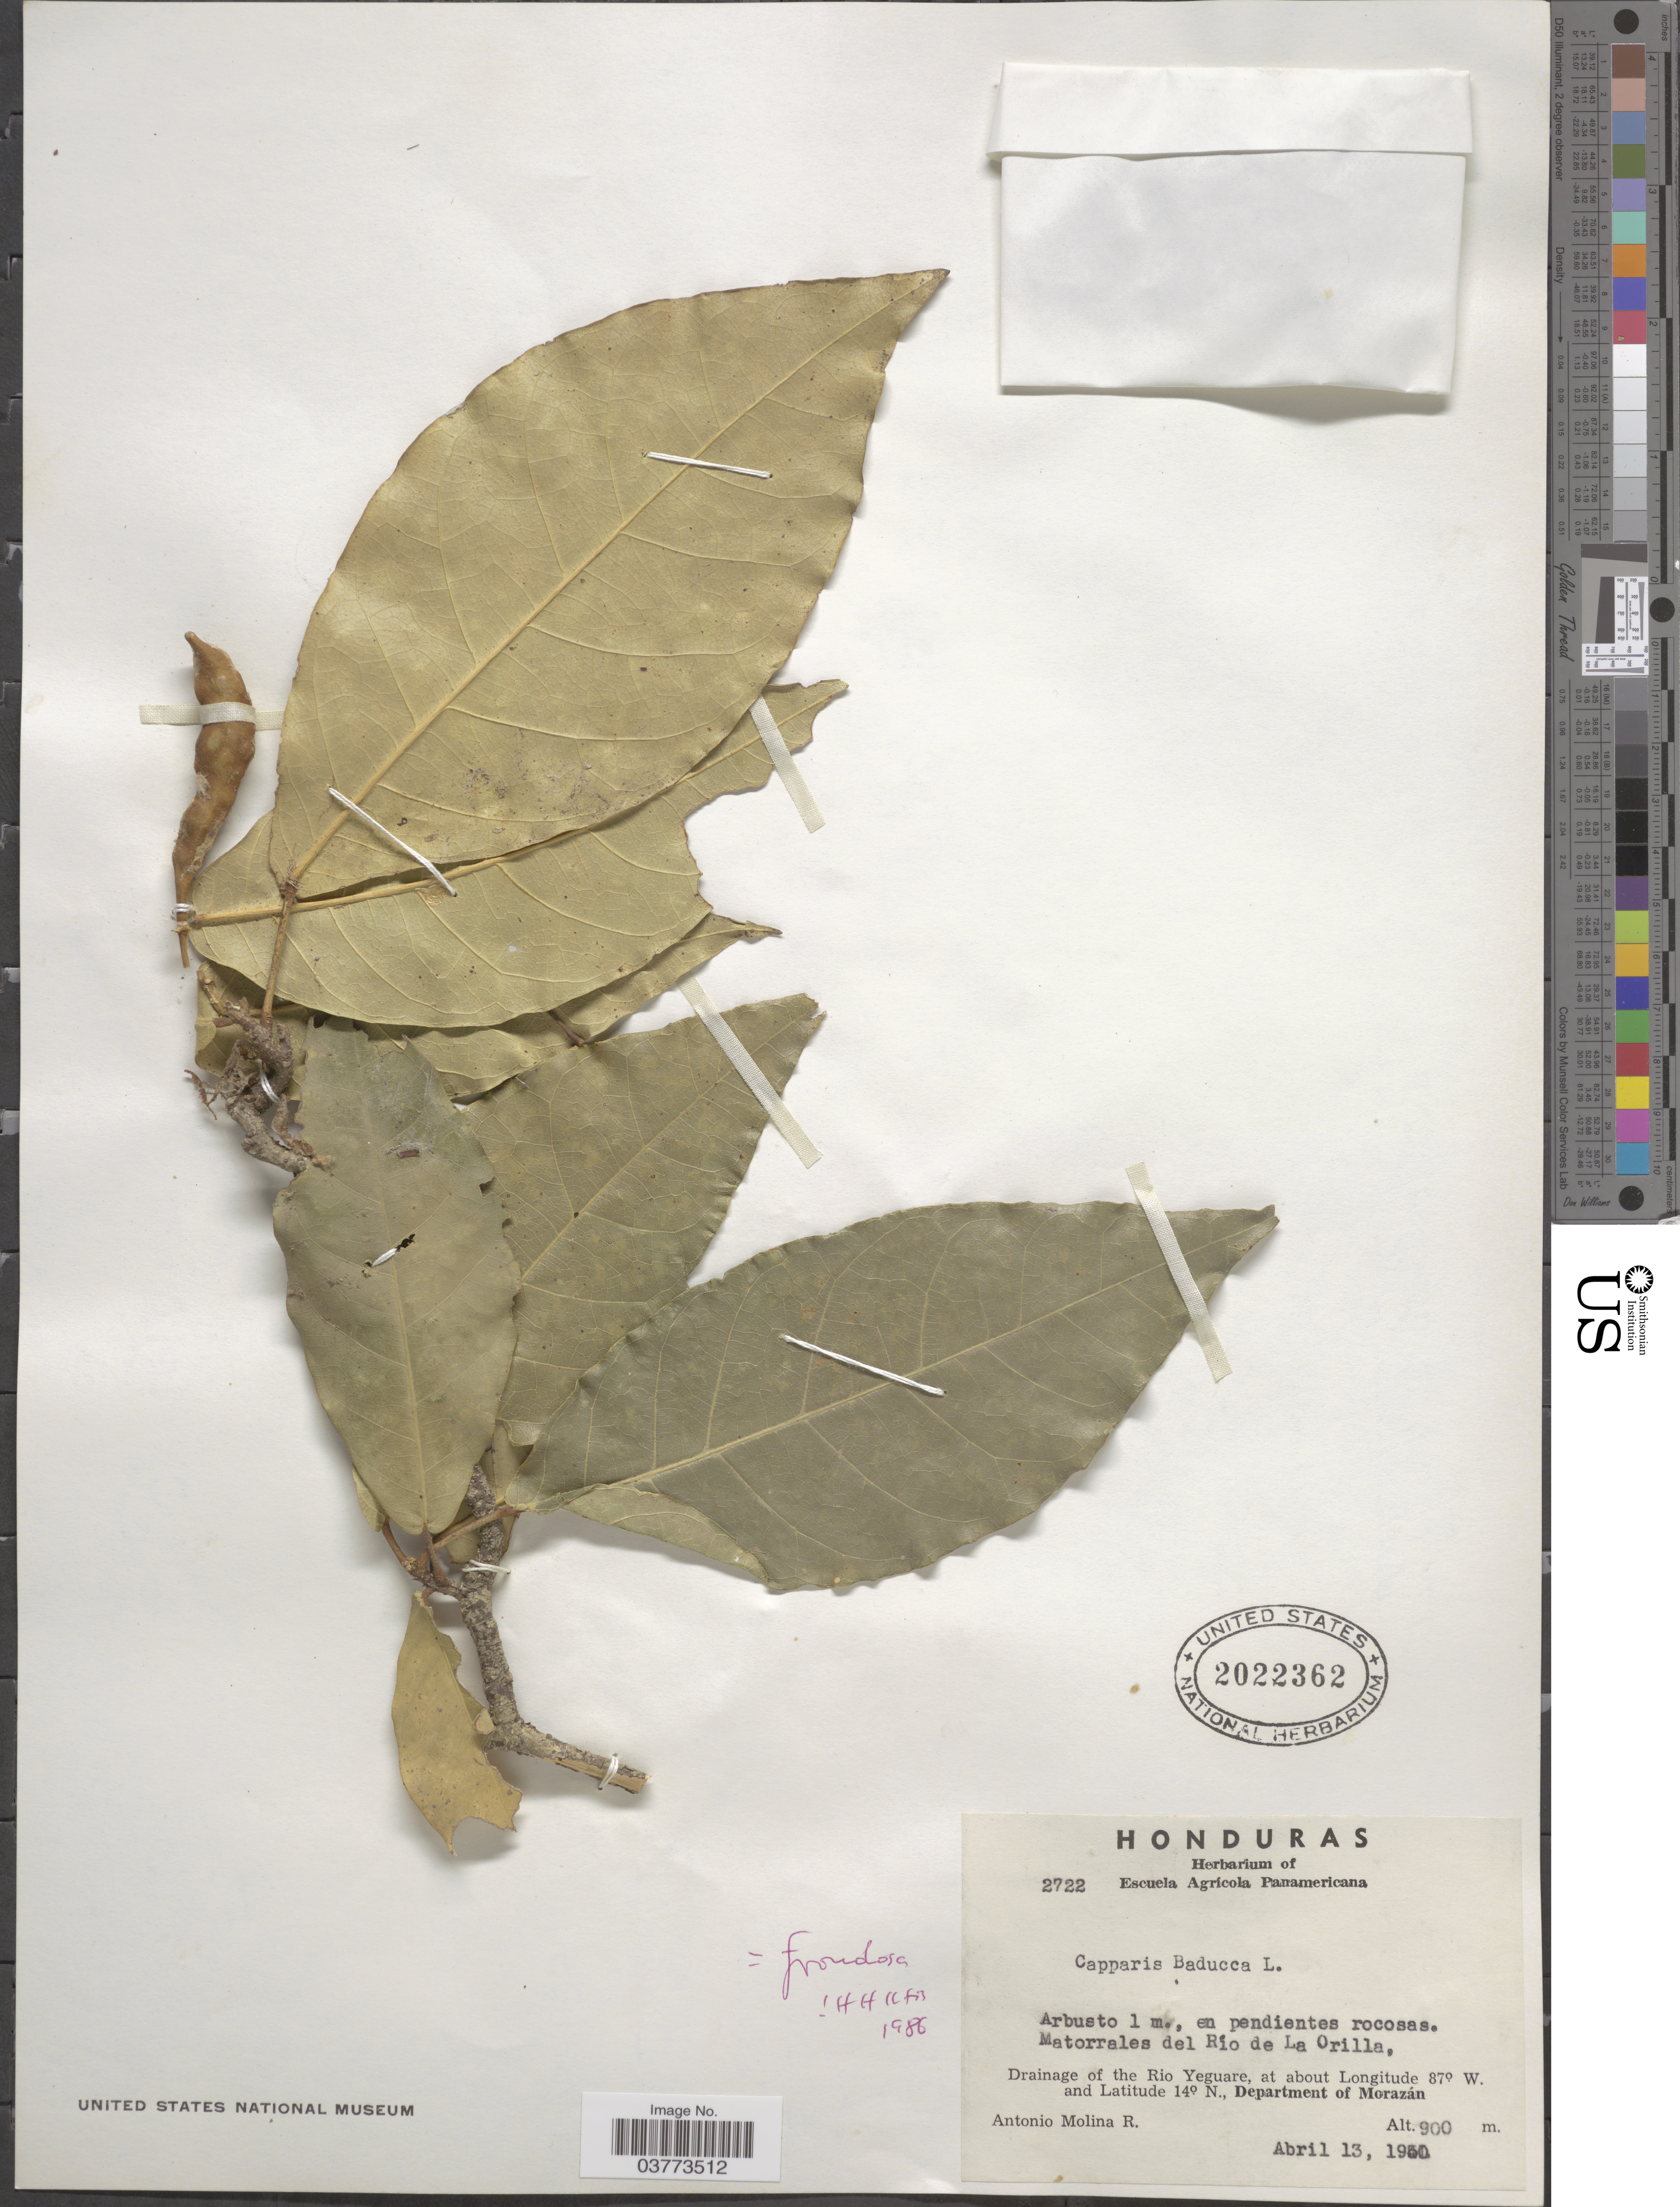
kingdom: Plantae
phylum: Tracheophyta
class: Magnoliopsida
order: Brassicales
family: Capparaceae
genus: Capparidastrum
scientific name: Capparidastrum frondosum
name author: (Jacq.) Cornejo & Iltis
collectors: A. Molina R.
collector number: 2722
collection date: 1950-04-13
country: Honduras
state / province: Fco. Morazán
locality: Matorrales del Rio de La Orilla, Drainage of the Rio Yeguare, Department of Morazán.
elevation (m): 900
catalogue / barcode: US 2022362